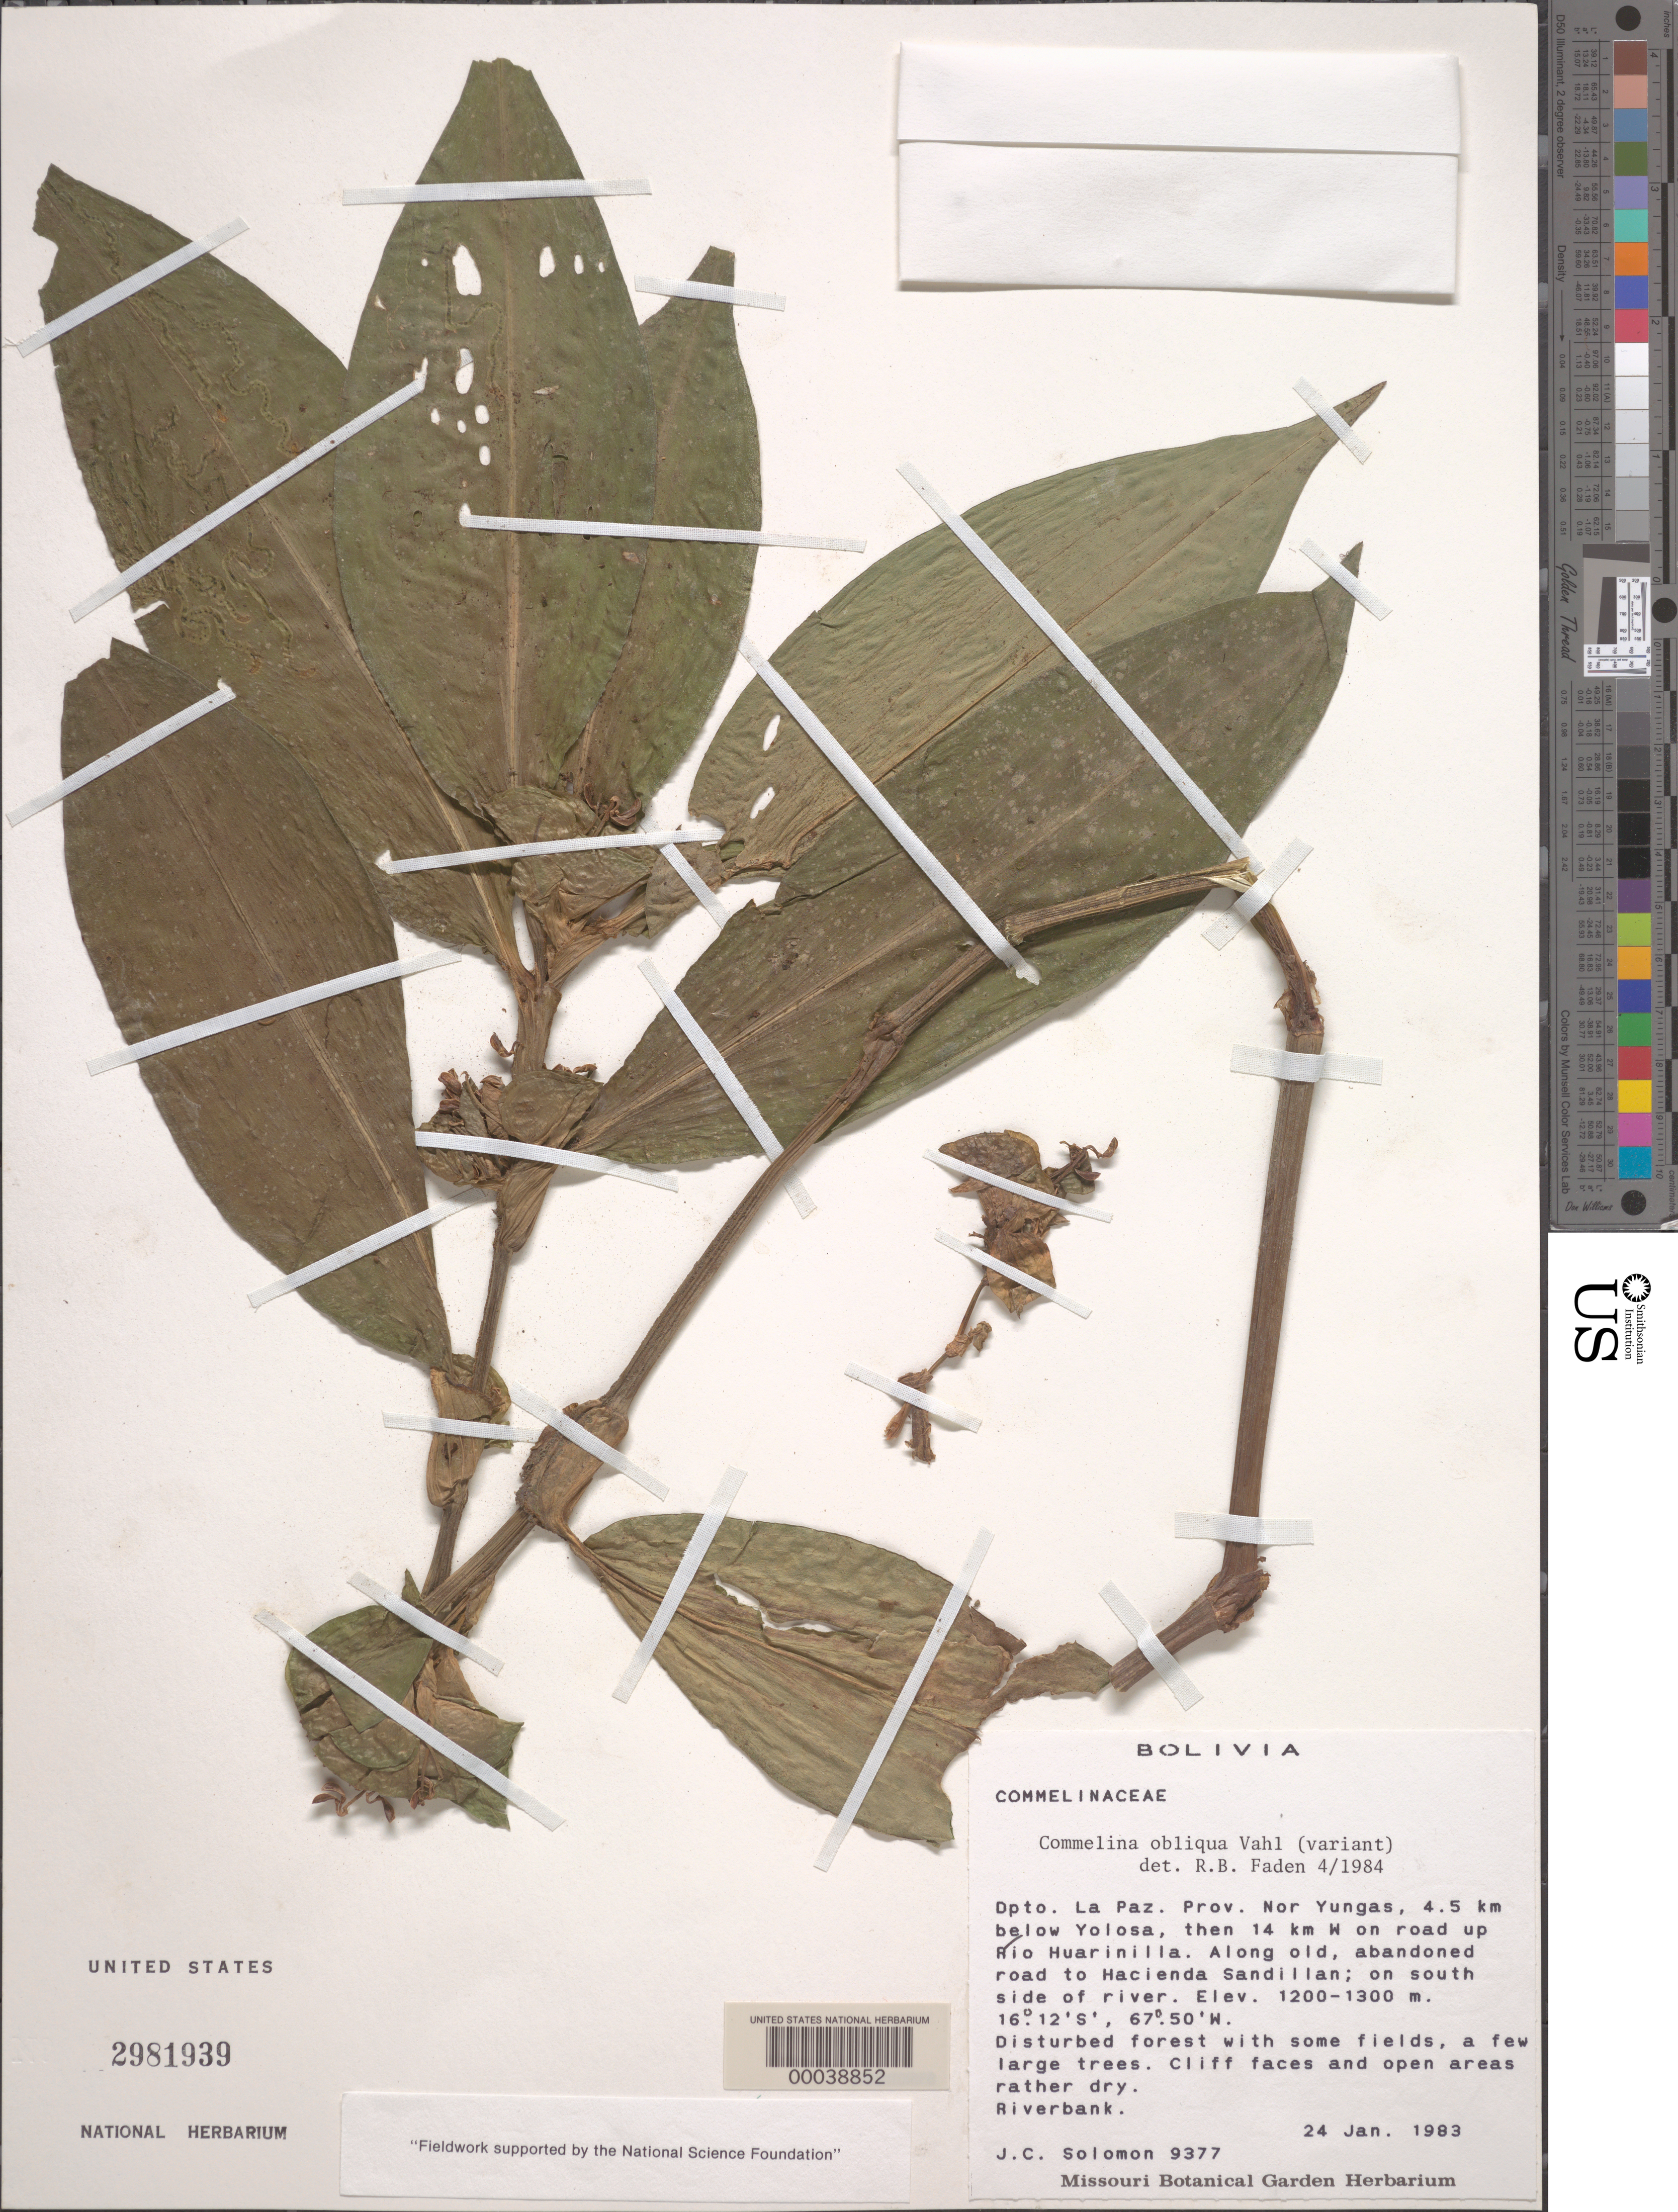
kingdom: Plantae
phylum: Tracheophyta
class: Liliopsida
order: Commelinales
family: Commelinaceae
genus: Commelina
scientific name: Commelina obliqua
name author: Vahl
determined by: Faden, Robert B., (US), Smithsonian Institution - National Museum of Natural History (UNITED STATES)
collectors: J. C. Solomon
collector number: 9377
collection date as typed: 24 Jan 1983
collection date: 1983-01-24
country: Bolivia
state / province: La Paz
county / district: Nor Yungas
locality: Below Yolosa, S side of River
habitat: River bank; cliff faces and open areas, dry.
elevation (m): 1200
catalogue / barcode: US 2981939